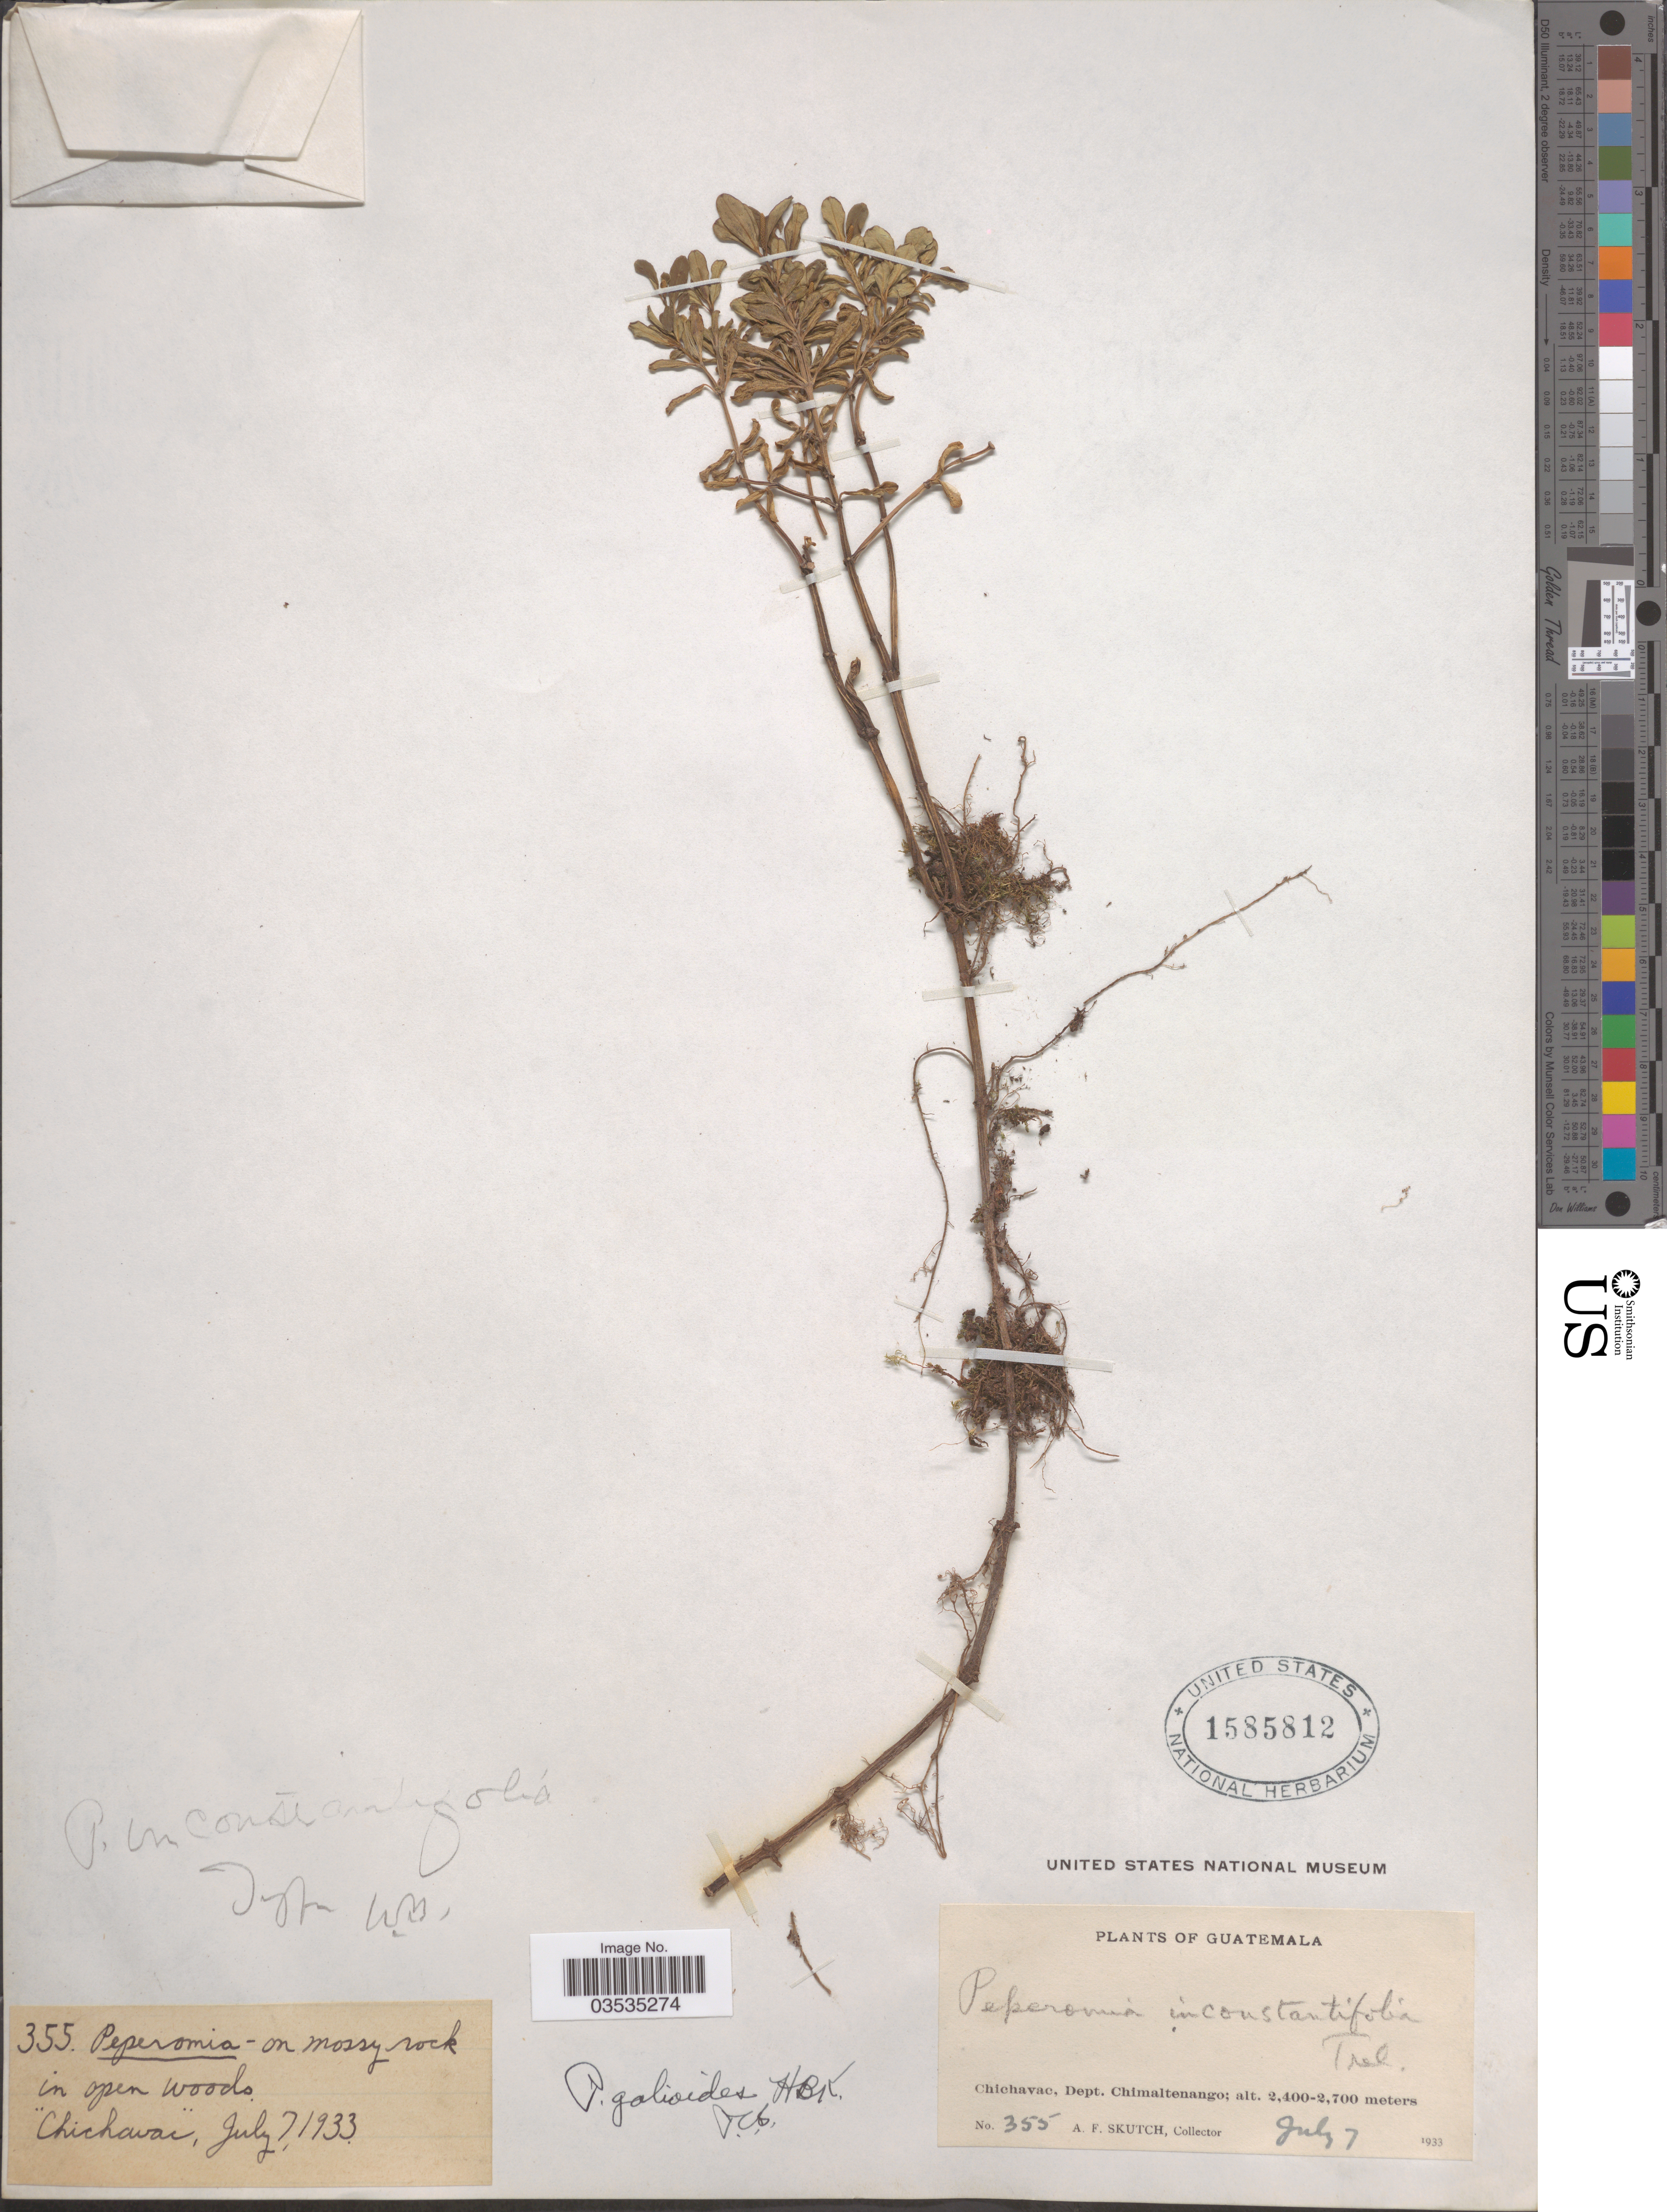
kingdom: Plantae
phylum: Tracheophyta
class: Magnoliopsida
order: Piperales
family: Piperaceae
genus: Peperomia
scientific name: Peperomia leptophylla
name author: Miq.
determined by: Jiménez, José Estaban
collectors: A. F. Skutch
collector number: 355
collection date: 1933-07-07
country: Guatemala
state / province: Chimaltenango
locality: Chichavac, Dept. Chimaltenango.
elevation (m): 2400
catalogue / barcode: US 1585812